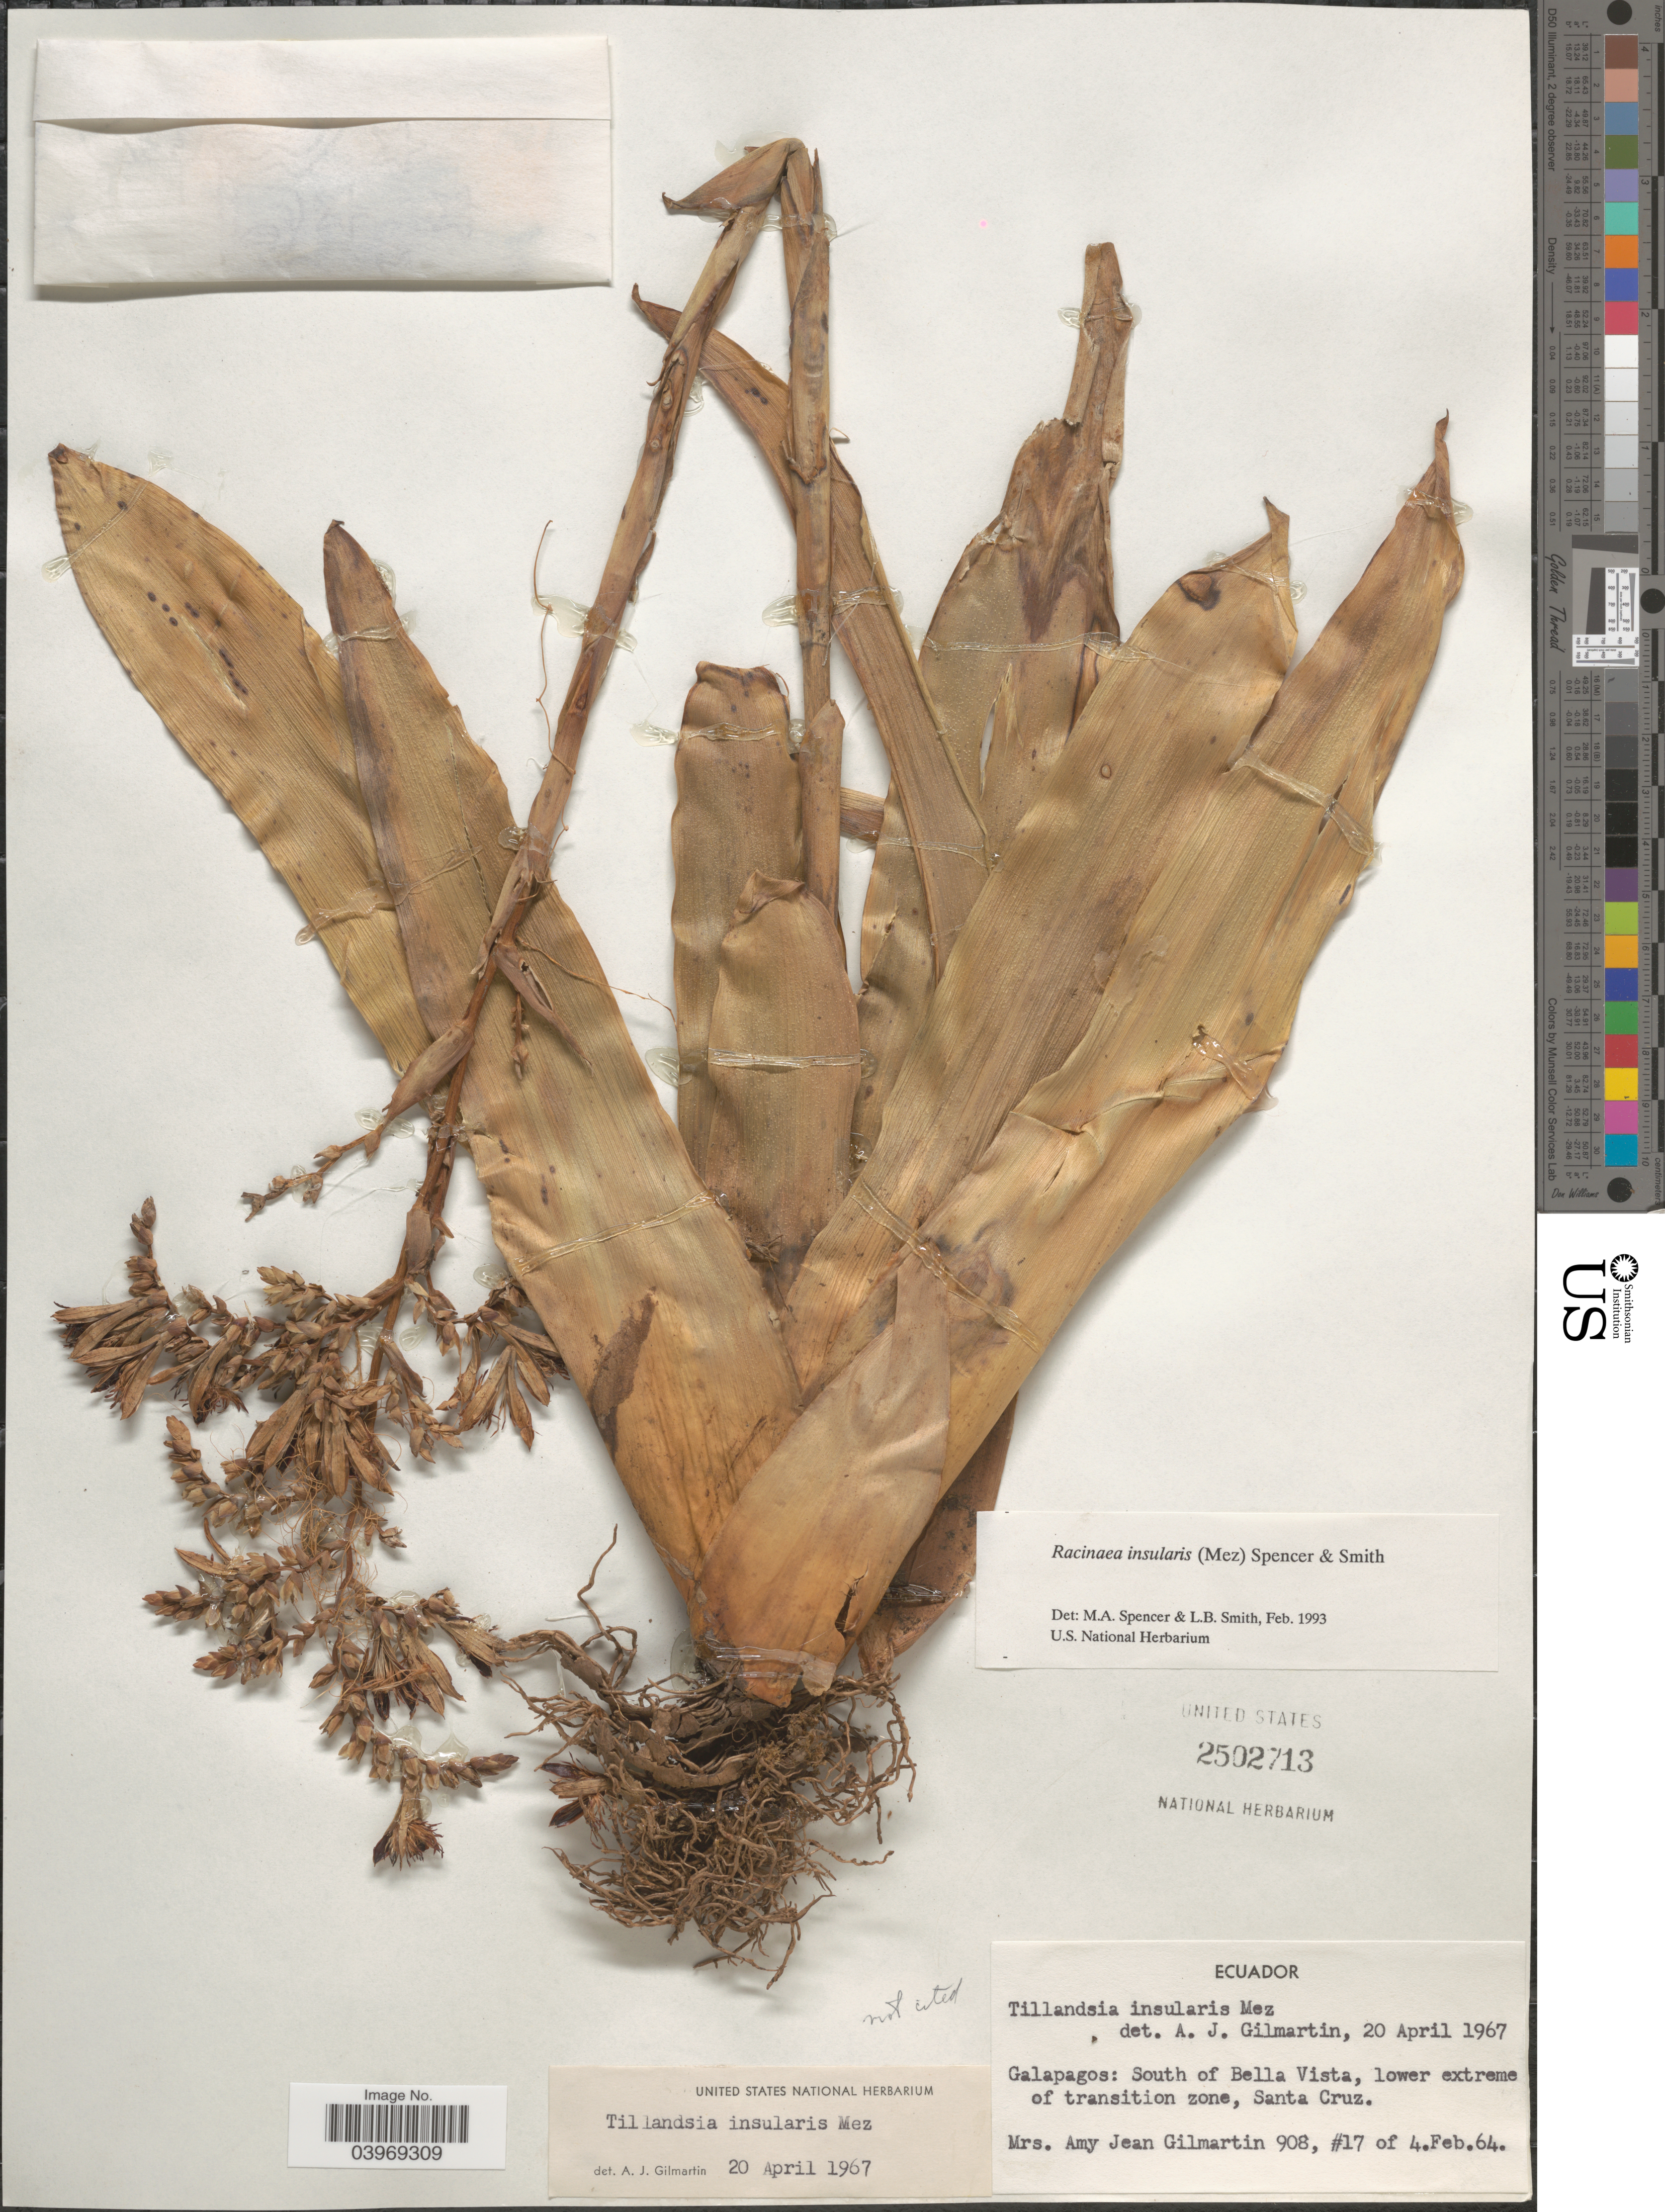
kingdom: Plantae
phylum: Tracheophyta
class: Liliopsida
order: Poales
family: Bromeliaceae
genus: Racinaea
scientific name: Racinaea insularis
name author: (Mez) M.A. Spencer & L.B. Sm.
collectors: A. J. Gilmartin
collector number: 908/17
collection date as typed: Transcribed d/m/y: 4/2/64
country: Ecuador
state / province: Colón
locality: Galapagos: South of Bella Vista, lowe extreme of tranistion zone, Santa Cruz.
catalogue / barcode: US 2502713